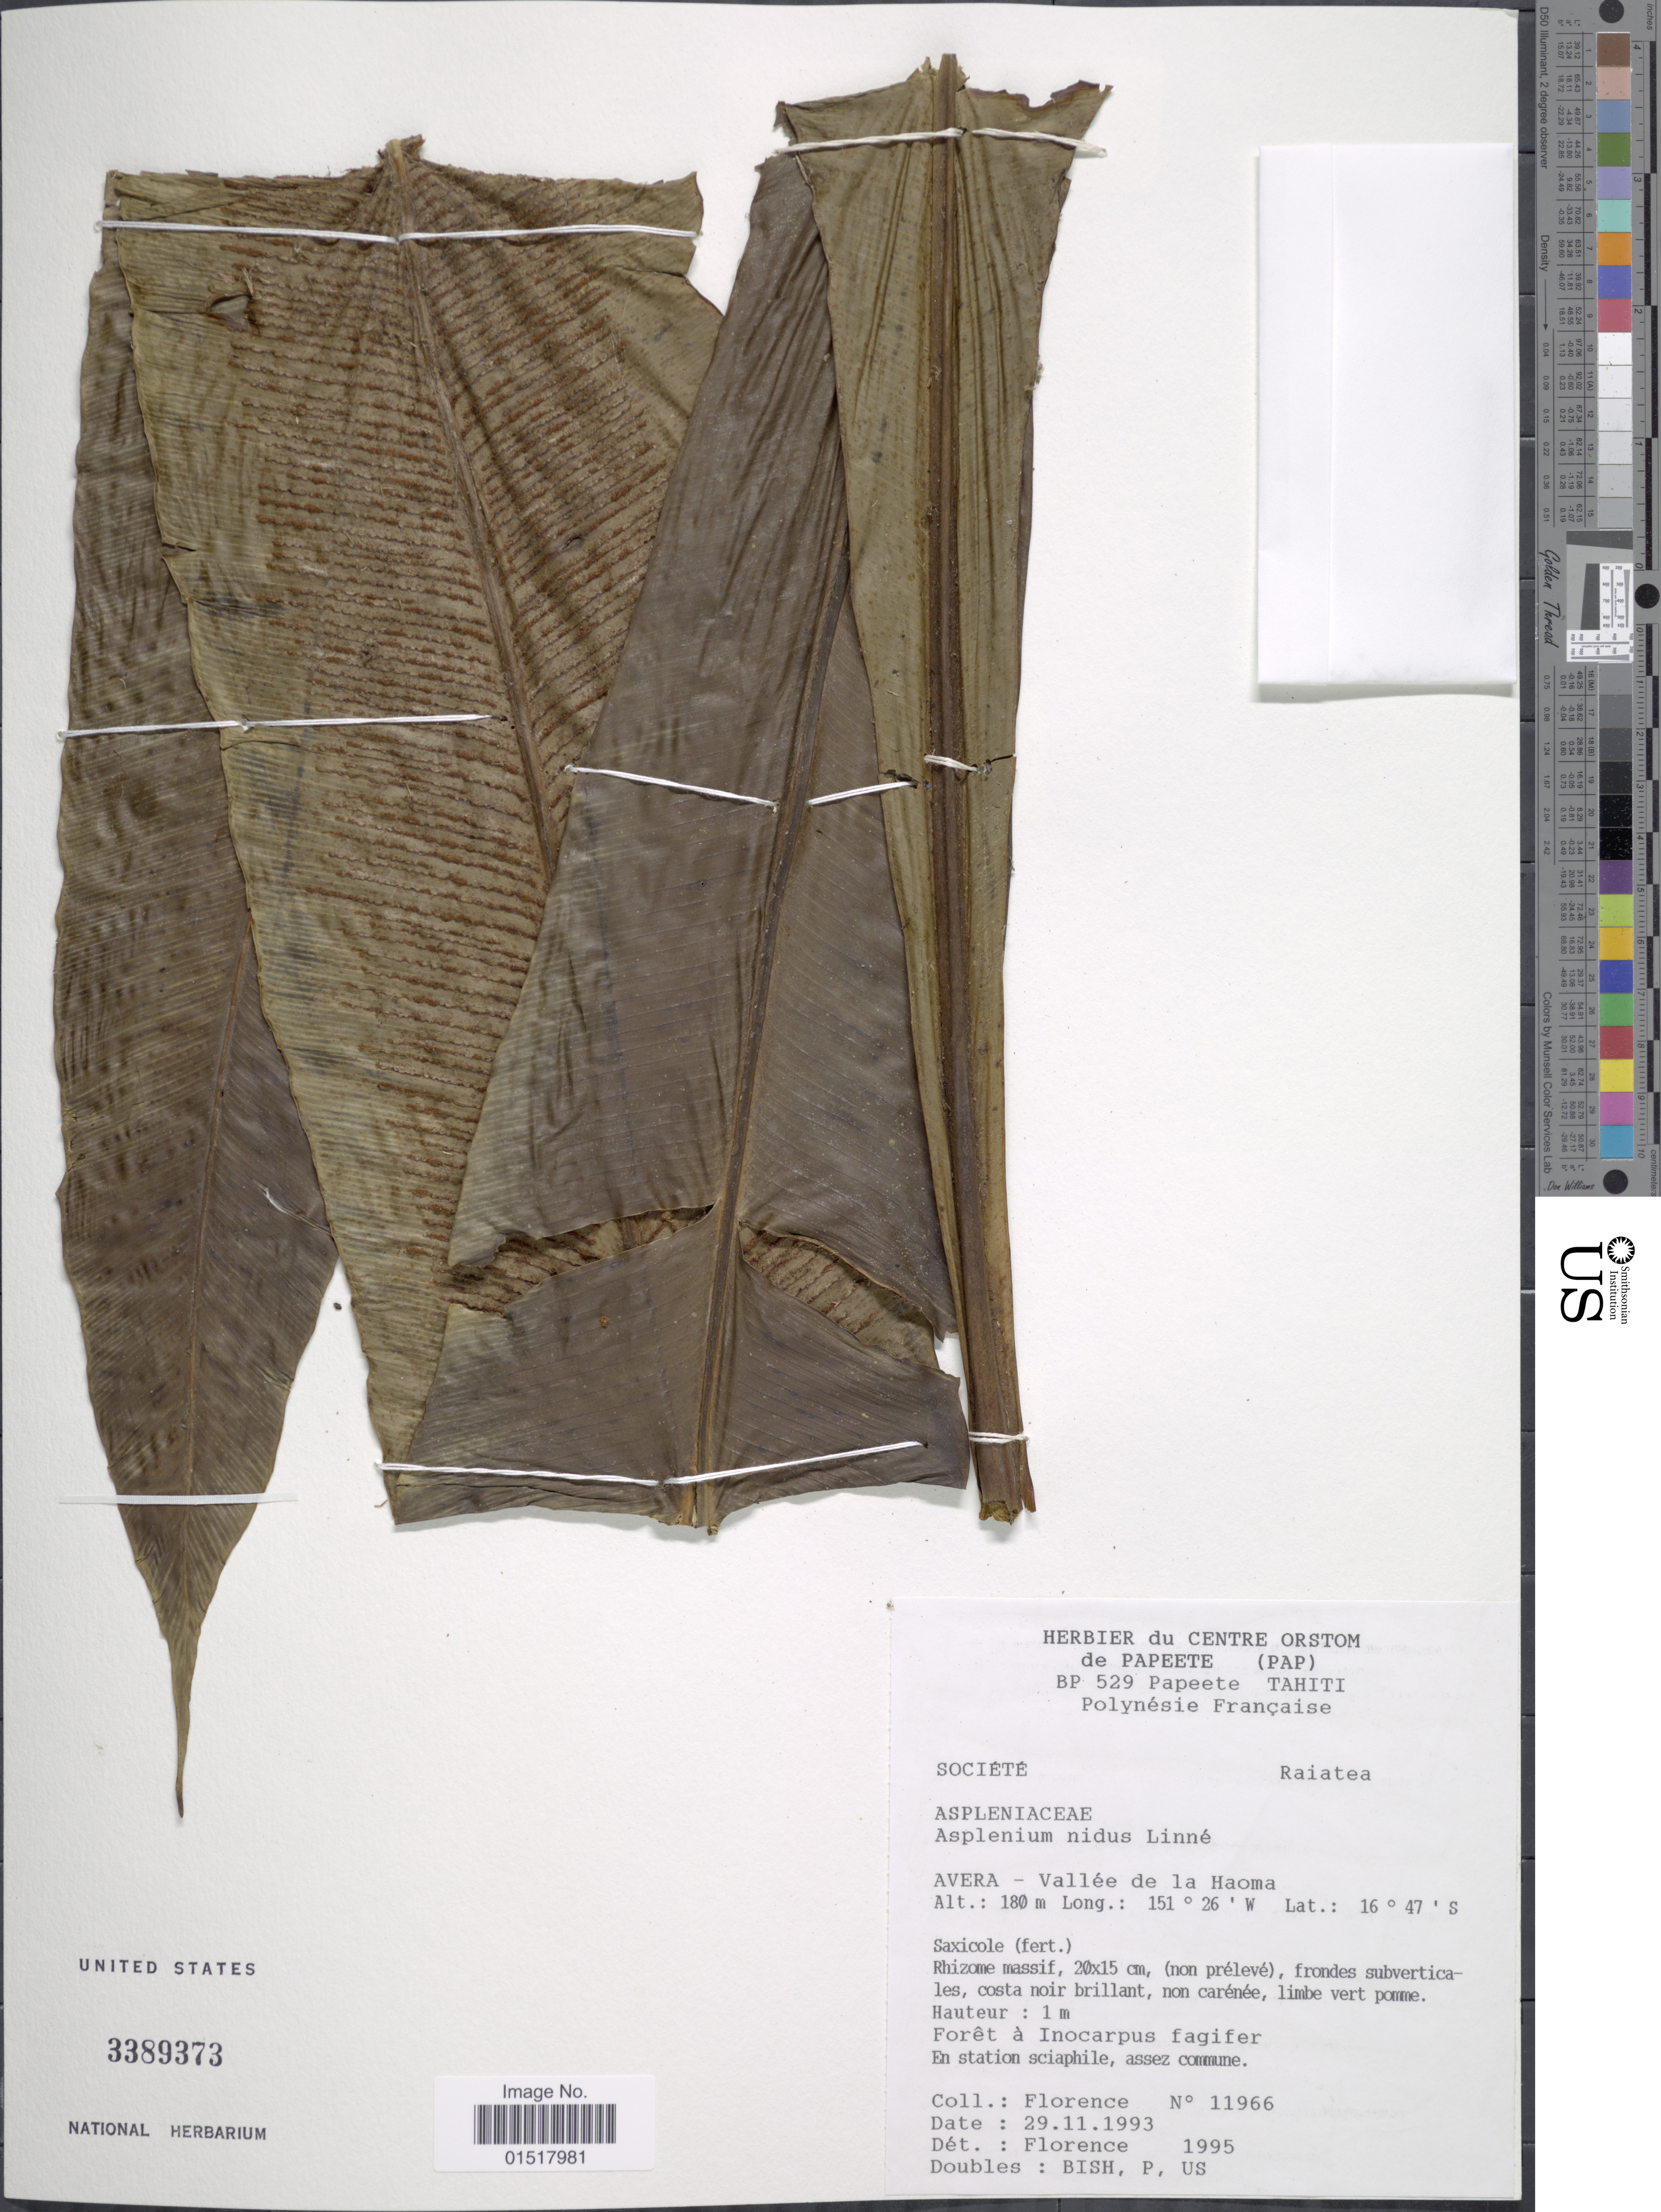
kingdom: Plantae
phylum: Tracheophyta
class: Polypodiopsida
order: Polypodiales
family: Aspleniaceae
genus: Asplenium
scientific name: Asplenium australasicum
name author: (Sm.) Hook.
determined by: Florence, J.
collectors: -. Florence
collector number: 11966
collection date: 1993-11-29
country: French Polynesia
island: Raiatea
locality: Société. Raiatea. Avera - Vallée de la Haoma.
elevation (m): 180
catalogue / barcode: US 3389373